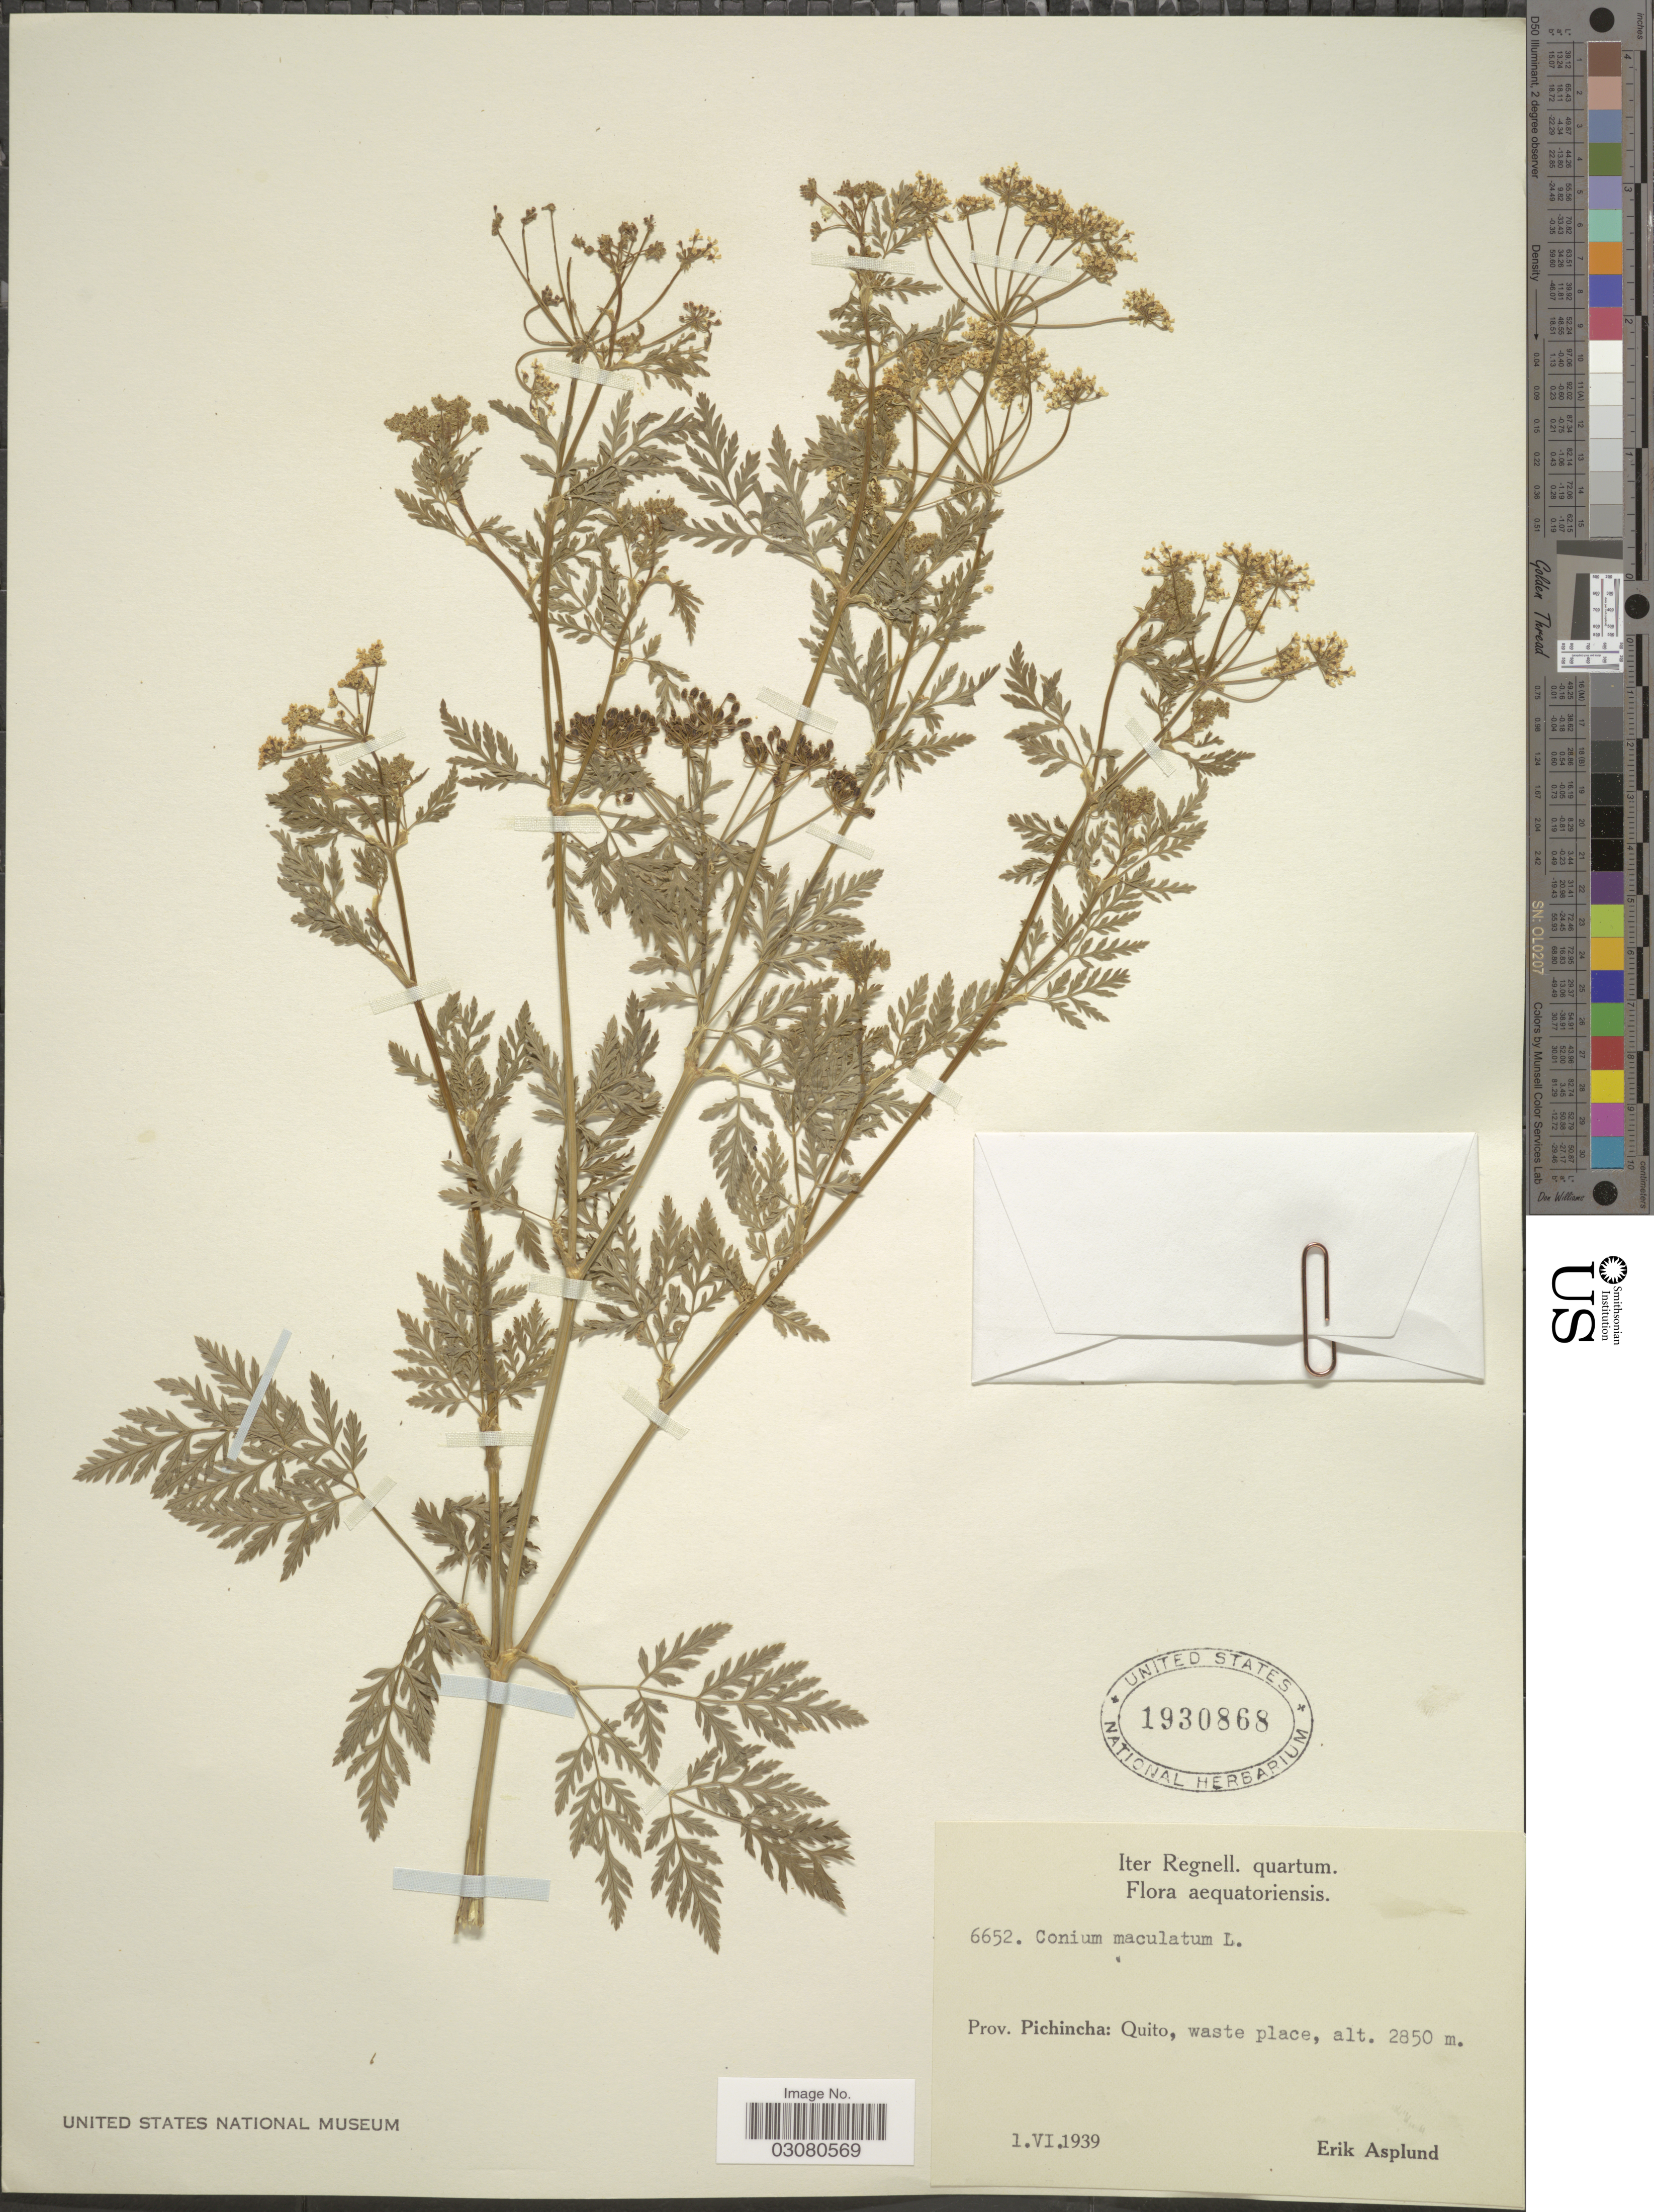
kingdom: Plantae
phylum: Tracheophyta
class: Magnoliopsida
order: Apiales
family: Apiaceae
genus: Conium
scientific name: Conium maculatum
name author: L.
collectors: E. Asplund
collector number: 6652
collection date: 1939-06-01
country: Ecuador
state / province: Pichincha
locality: Quito.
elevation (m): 2850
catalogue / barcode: US 1930868